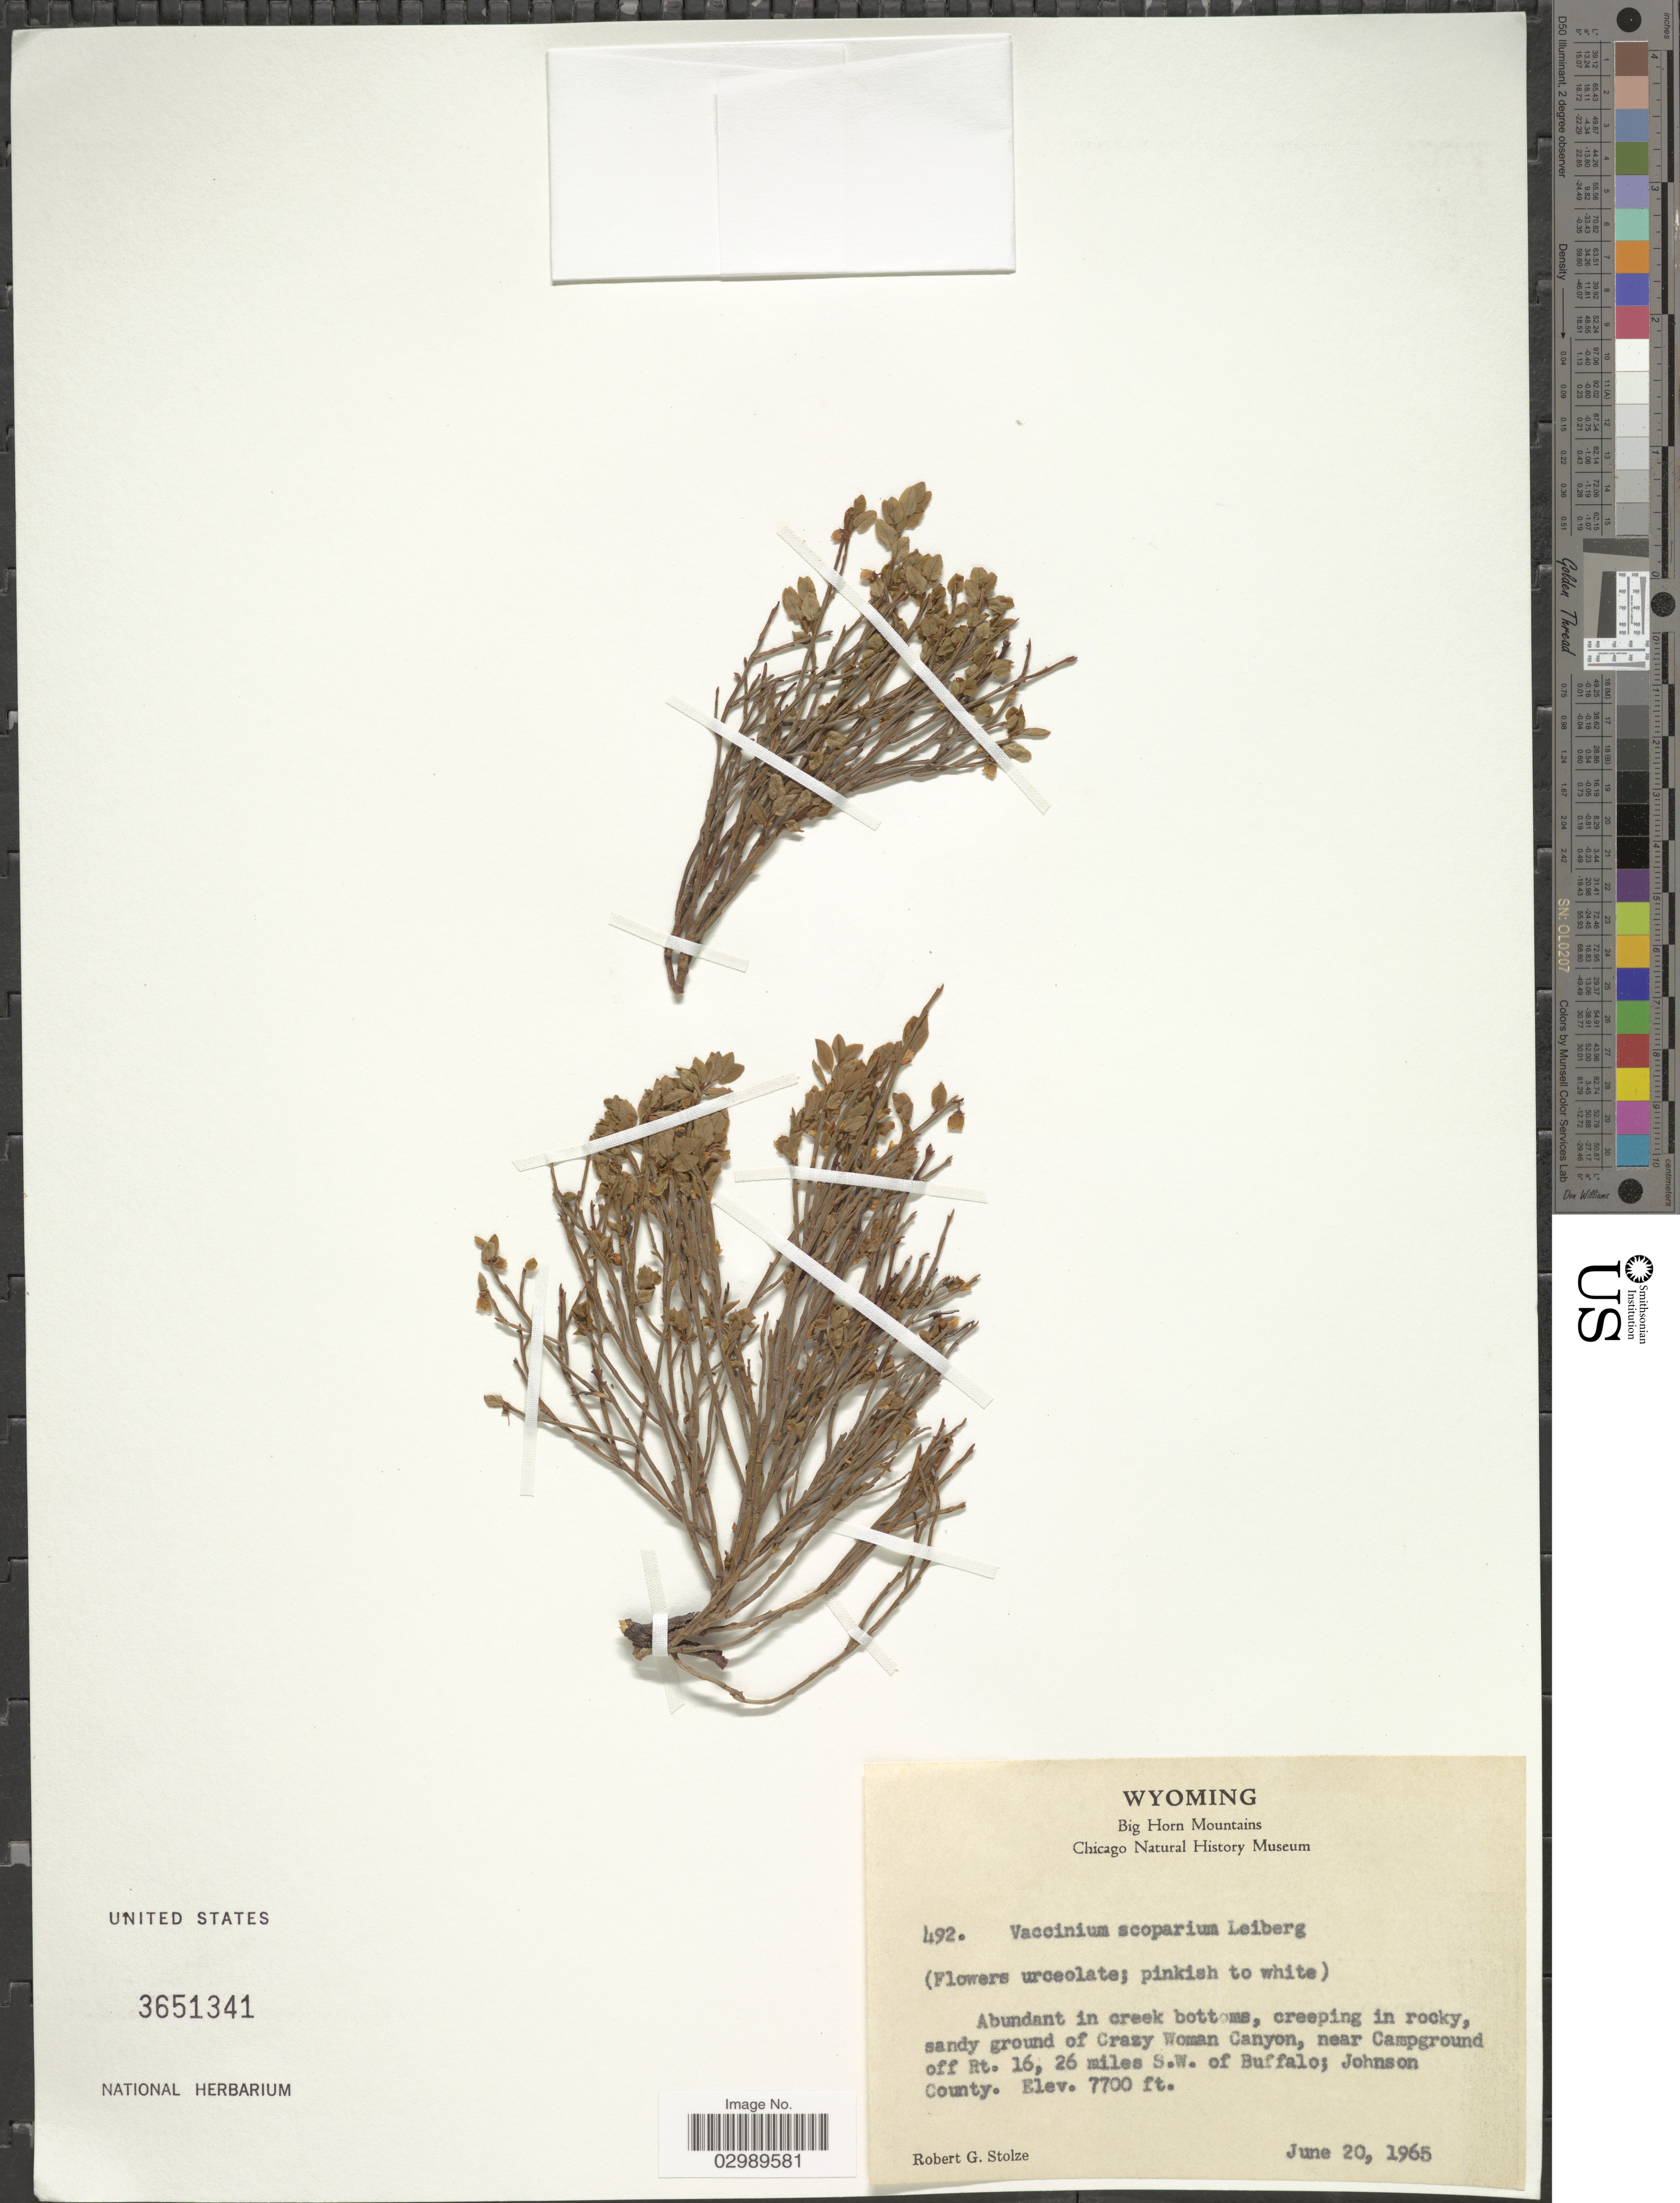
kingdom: Plantae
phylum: Tracheophyta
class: Magnoliopsida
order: Ericales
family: Ericaceae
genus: Vaccinium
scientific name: Vaccinium scoparium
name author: Leiberg ex Coville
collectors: R. G. Stolze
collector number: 492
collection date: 1965-06-20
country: United States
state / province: Wyoming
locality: Sandy ground of Crazy Woman Canyon, near Campground off Rt. 16, 26 miles S.W. of Buffalo; Johnson County.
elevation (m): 2347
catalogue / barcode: US 3651341